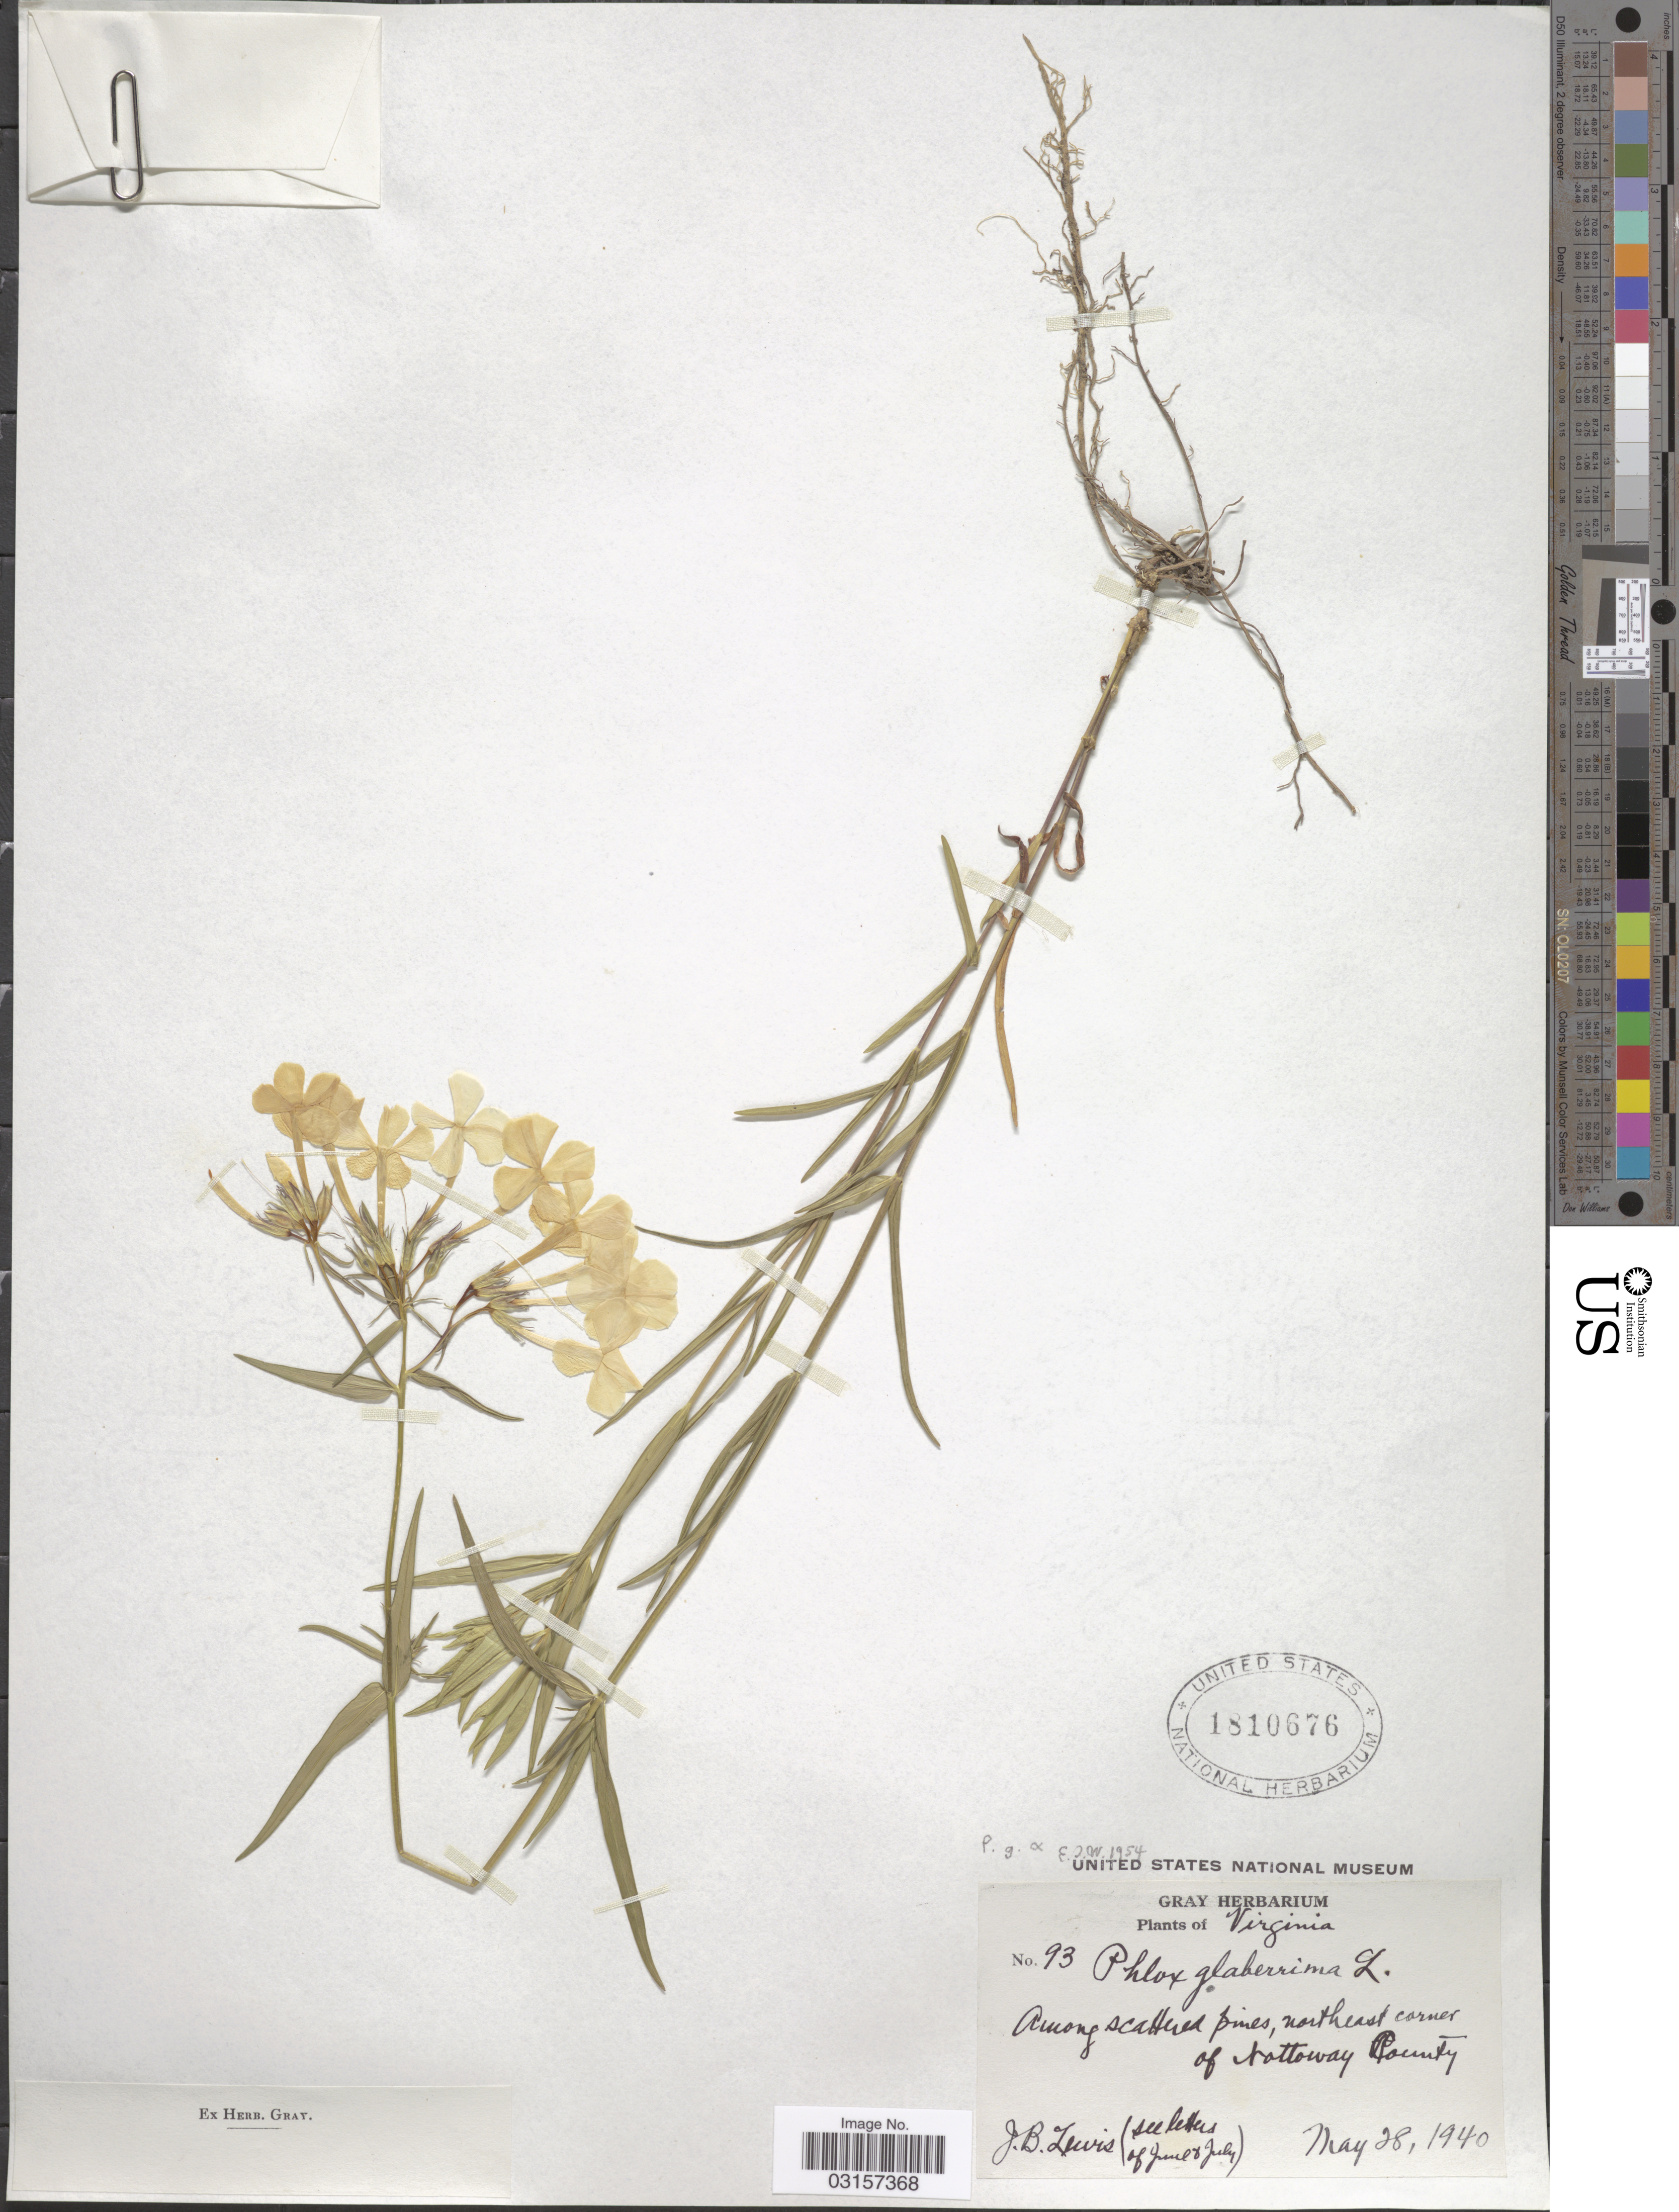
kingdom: Plantae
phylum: Tracheophyta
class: Magnoliopsida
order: Ericales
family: Polemoniaceae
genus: Phlox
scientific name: Phlox glaberrima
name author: L.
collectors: J. B. Lewis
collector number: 93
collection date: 1940-05-28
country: United States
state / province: Virginia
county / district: Nottoway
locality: Among scattered pines, NE corner of county.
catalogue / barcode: US 1810676